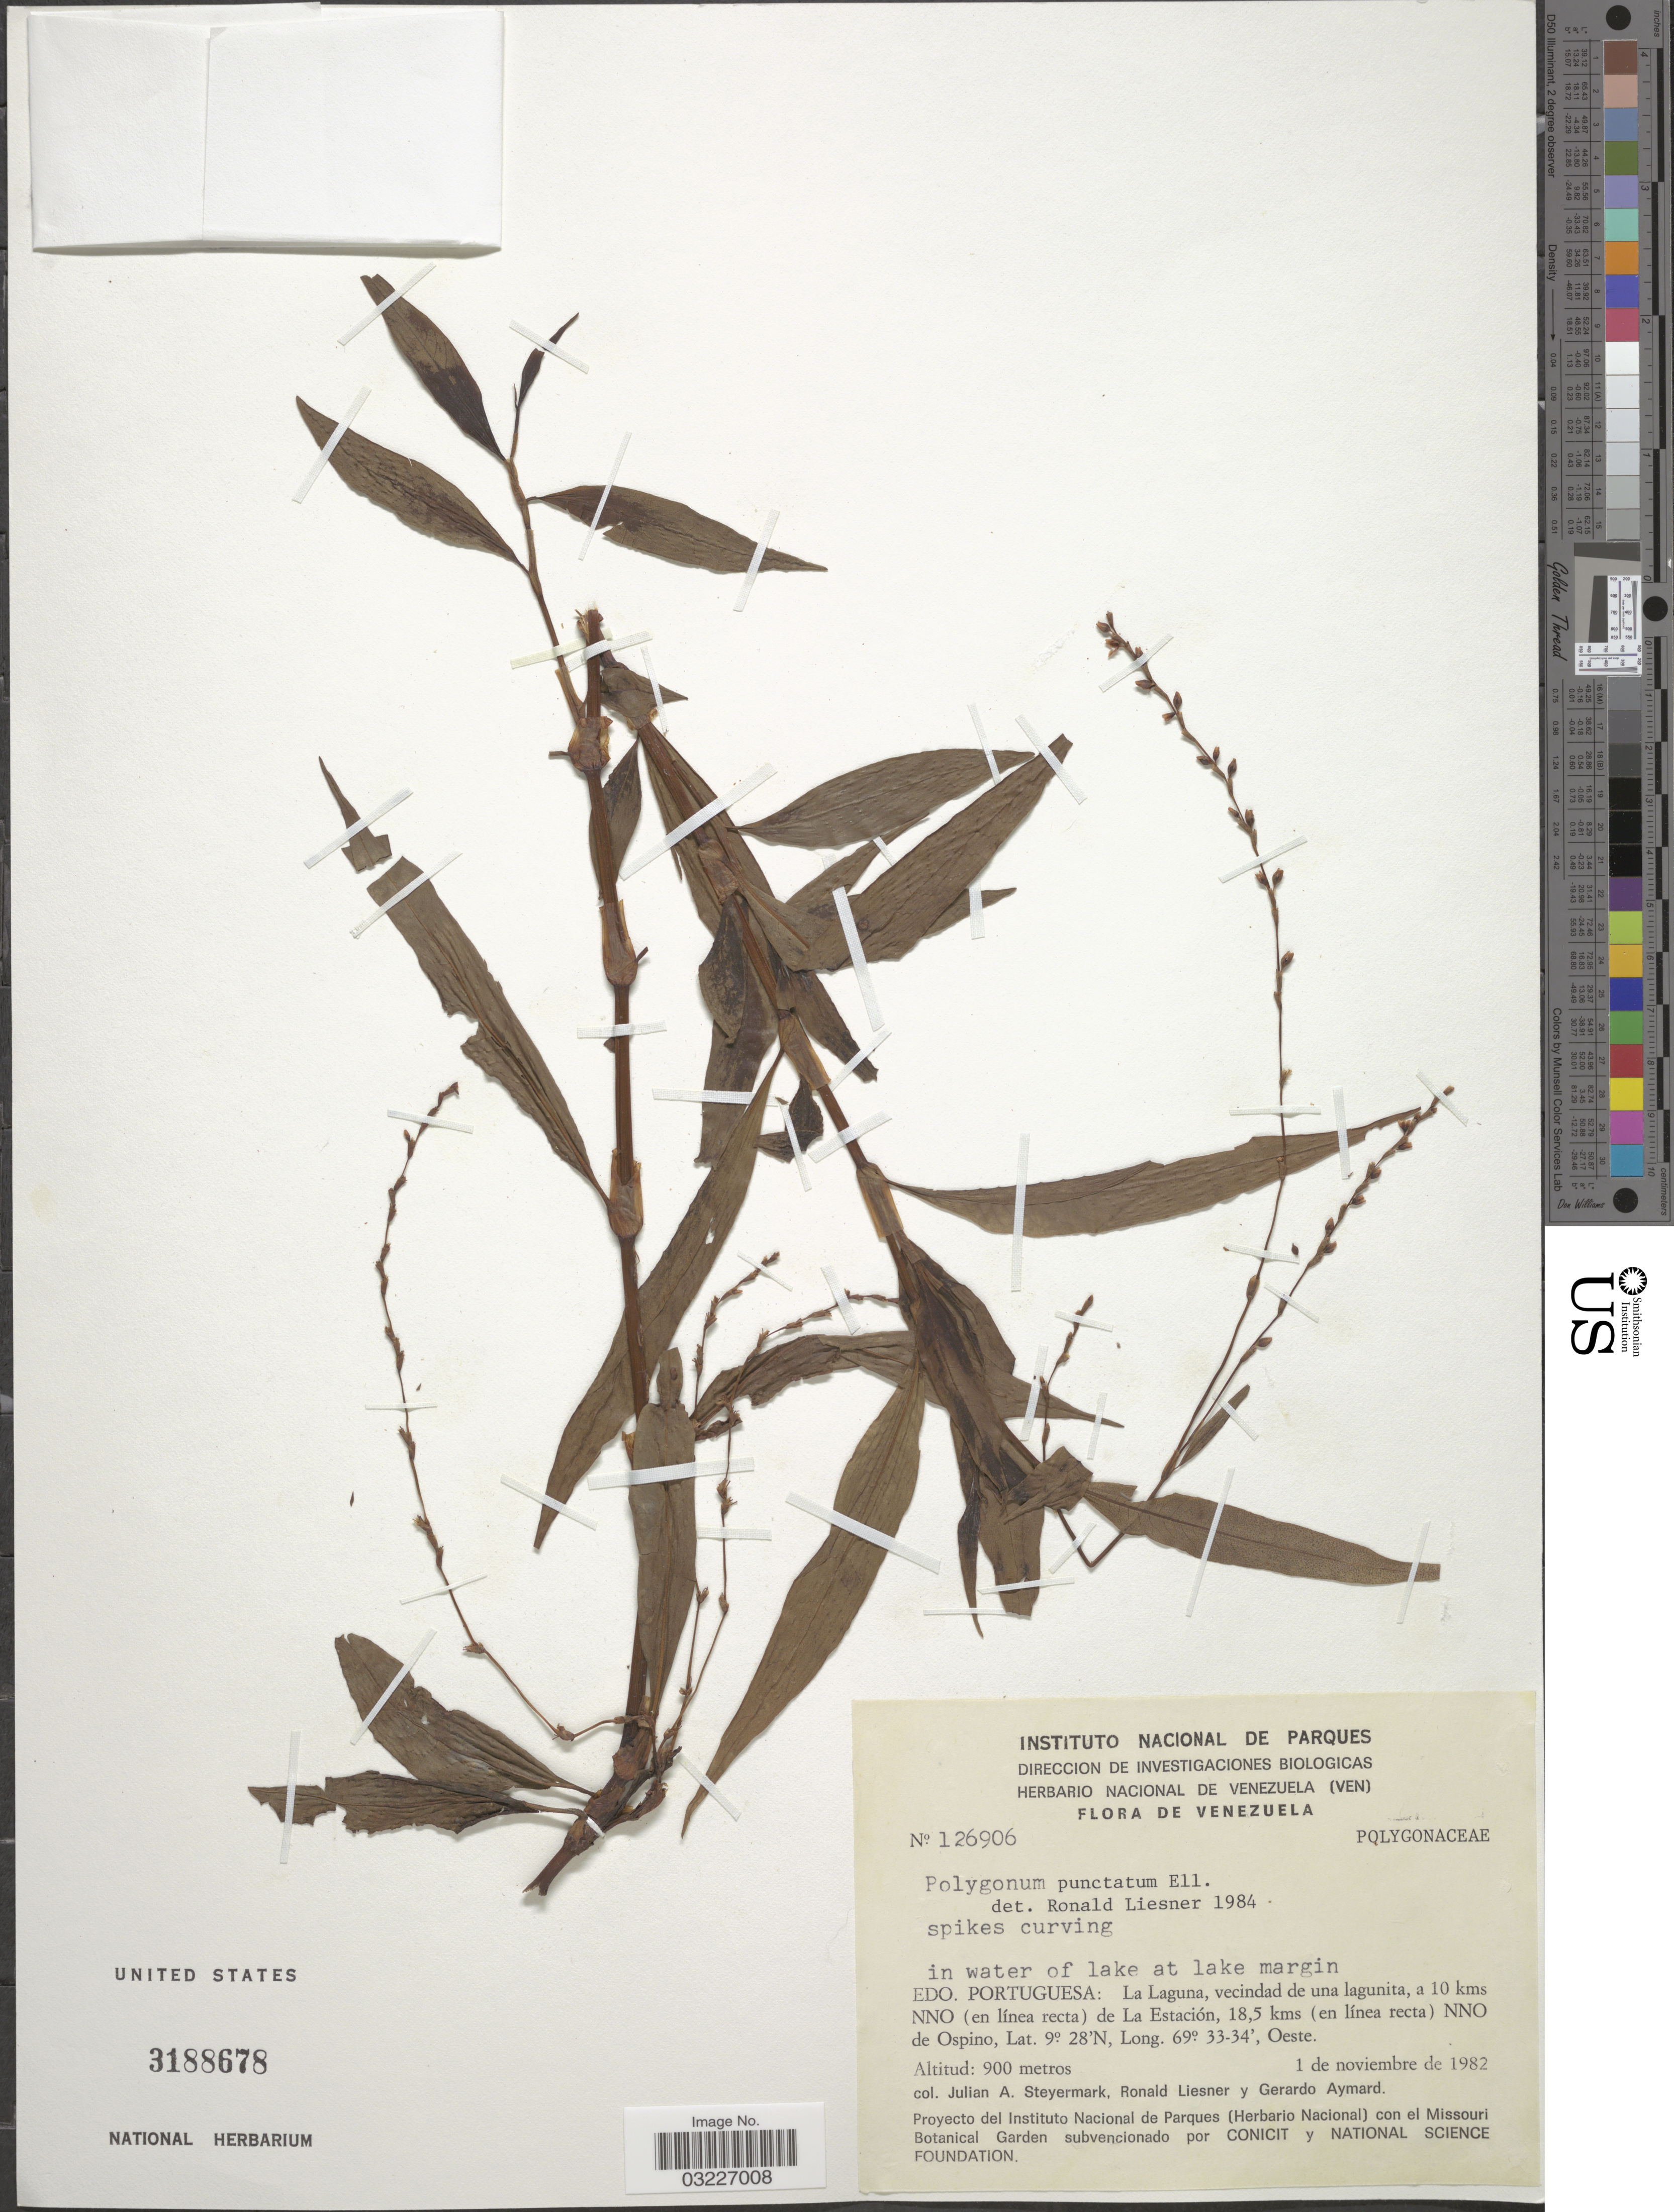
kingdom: Plantae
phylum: Tracheophyta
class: Magnoliopsida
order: Caryophyllales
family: Polygonaceae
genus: Polygonum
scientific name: Polygonum opelousanum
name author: Riddell ex Small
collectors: J. Steyermark, R. L. Liesner & G. A. Aymard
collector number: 126906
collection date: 1982-11-01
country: Venezuela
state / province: Portuguesa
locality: La Laguna, vecindad de una lagunita, a 10 kms NNO (en línea recta) de La Estación, 18,5 kms (en línea recta) NNO de Ospino.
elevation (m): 900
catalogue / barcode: US 3188678